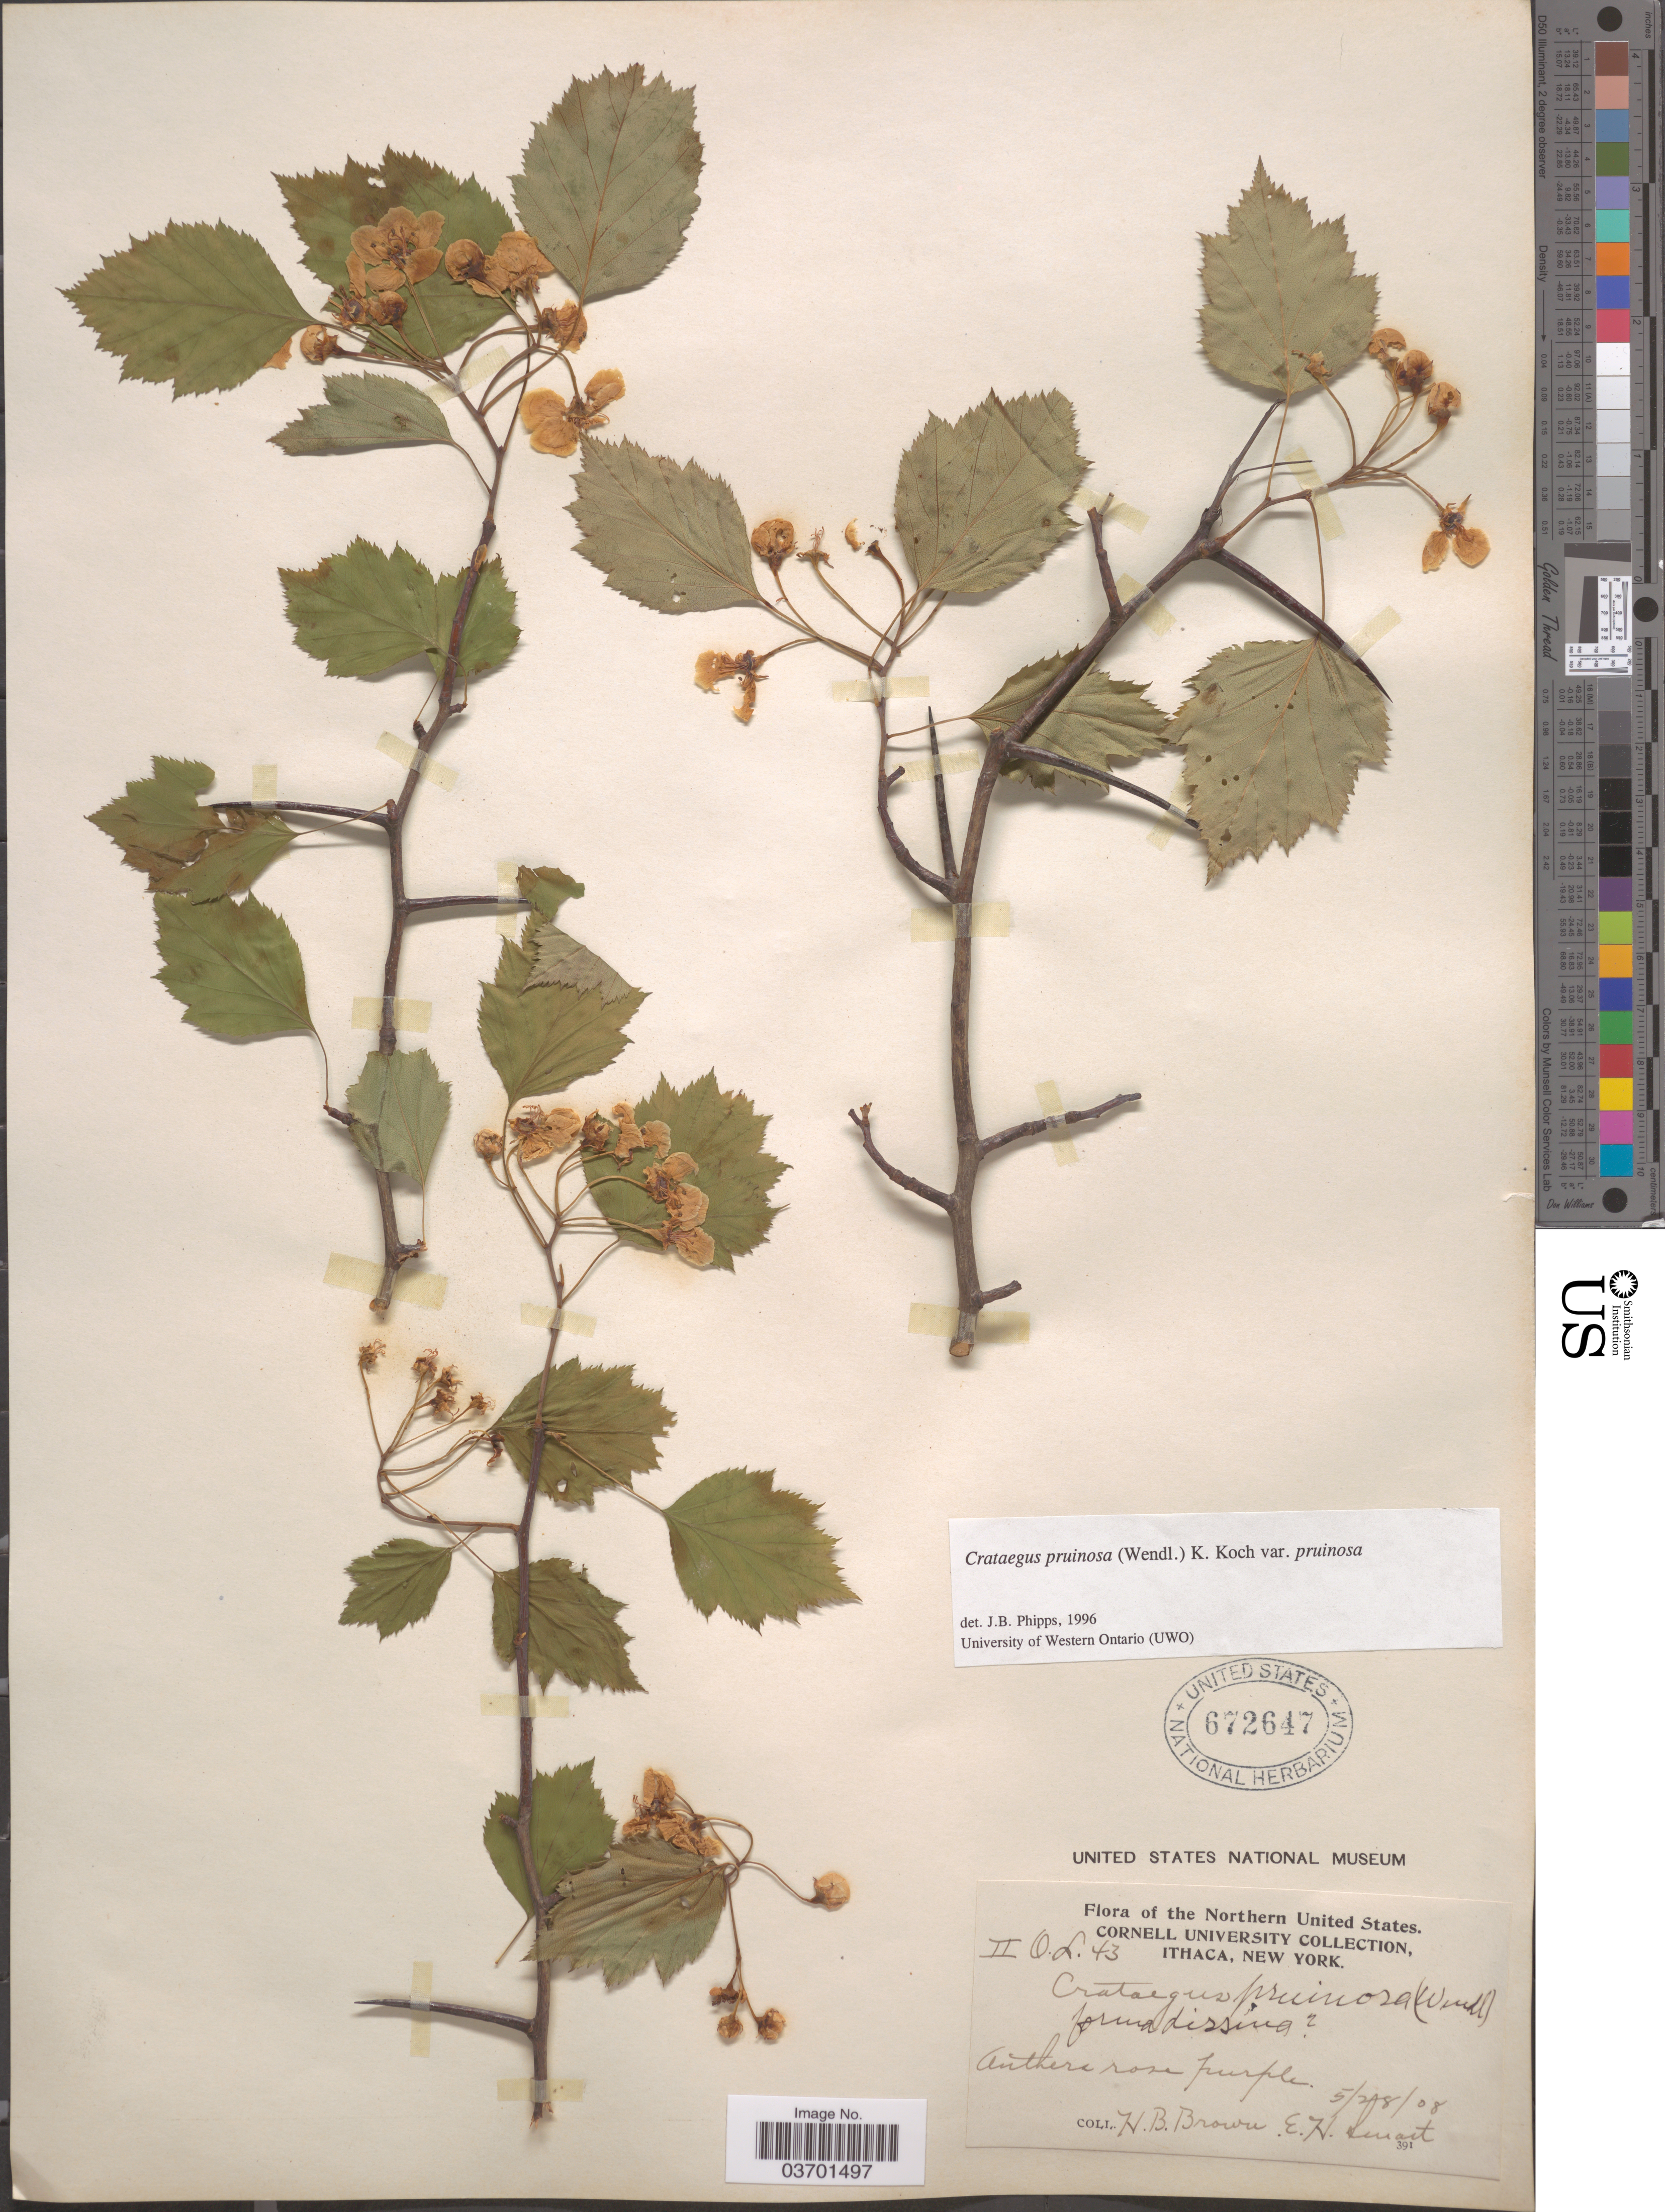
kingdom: Plantae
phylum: Tracheophyta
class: Magnoliopsida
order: Rosales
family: Rosaceae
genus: Crataegus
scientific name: Crataegus pruinosa var. pruinosa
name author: (H.L. Wendl.) K. Koch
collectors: H. B. Brown & E. Smart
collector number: IIOL43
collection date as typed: Transcribed d/m/y: 28/5/8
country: United States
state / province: New York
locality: The Northern United States. Ithaca.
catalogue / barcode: US 672647